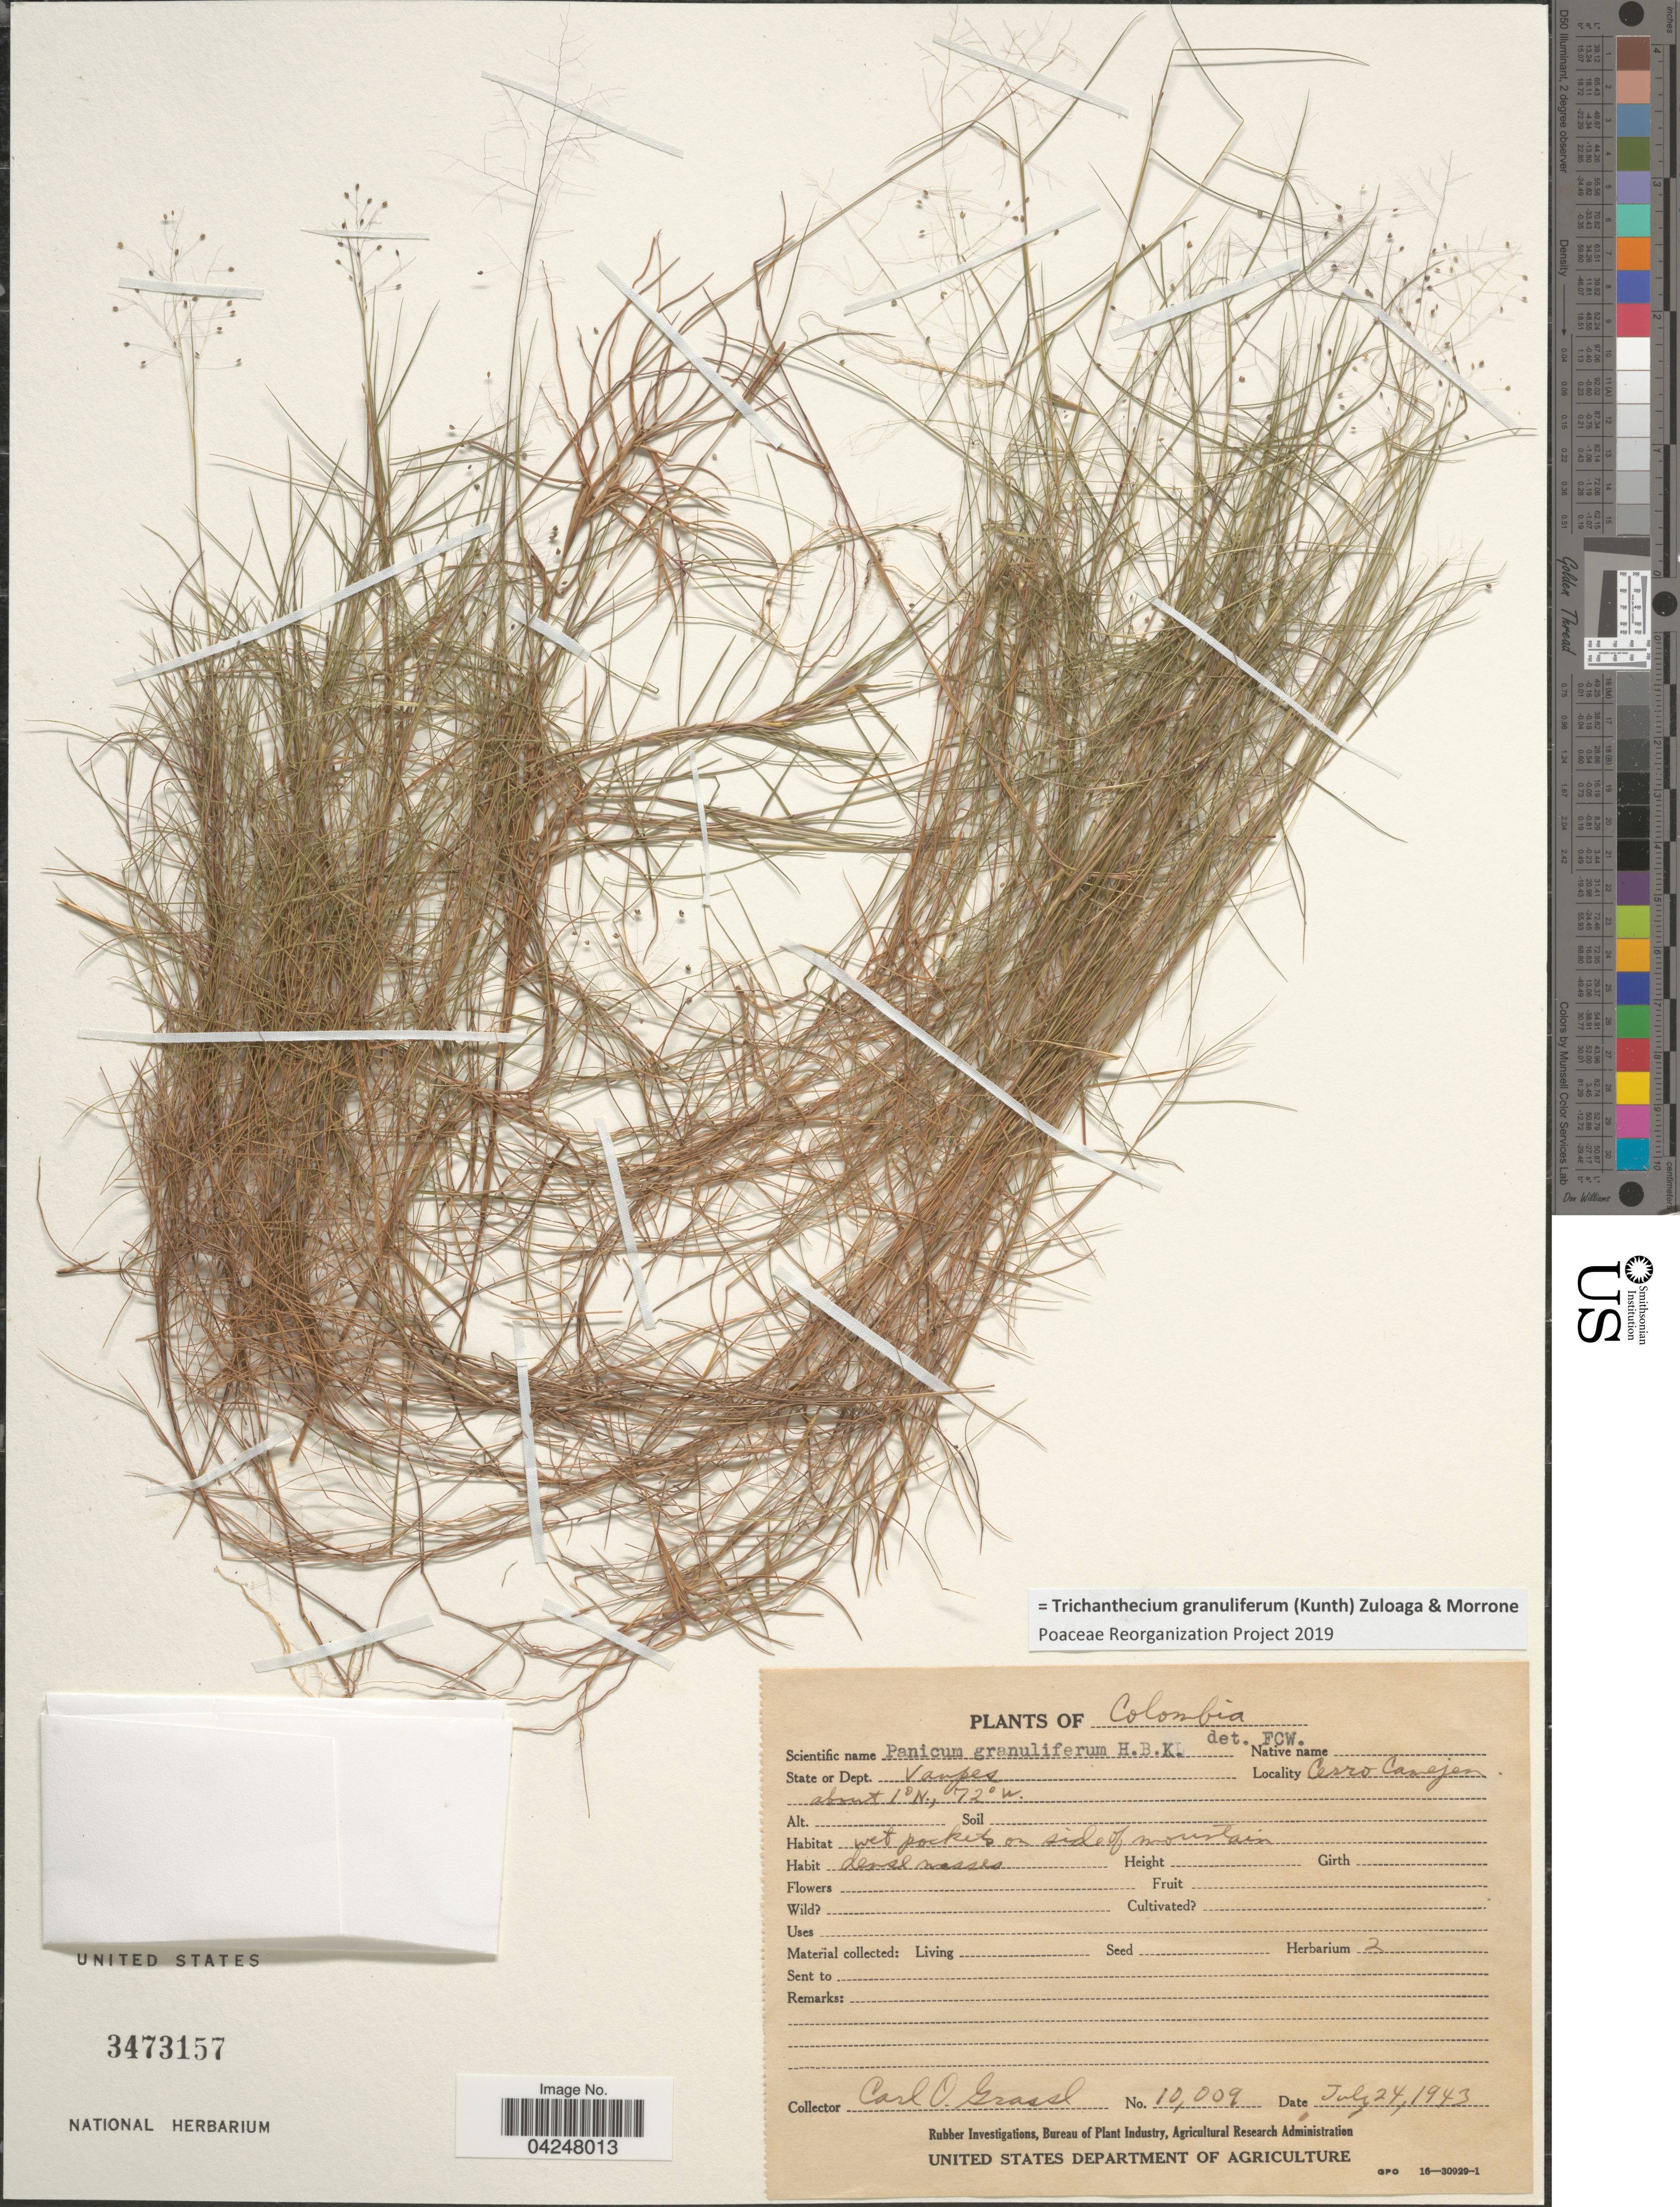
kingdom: Plantae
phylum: Tracheophyta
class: Liliopsida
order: Poales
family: Poaceae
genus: Trichanthecium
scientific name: Trichanthecium granuliferum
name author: (Kunth) Zuloaga & Morrone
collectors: C. Grassl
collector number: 10009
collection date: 1943-07-24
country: Colombia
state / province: Vaupés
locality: State or Dept. Vaupes. Cerro Carnejen.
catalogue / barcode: US 3473157